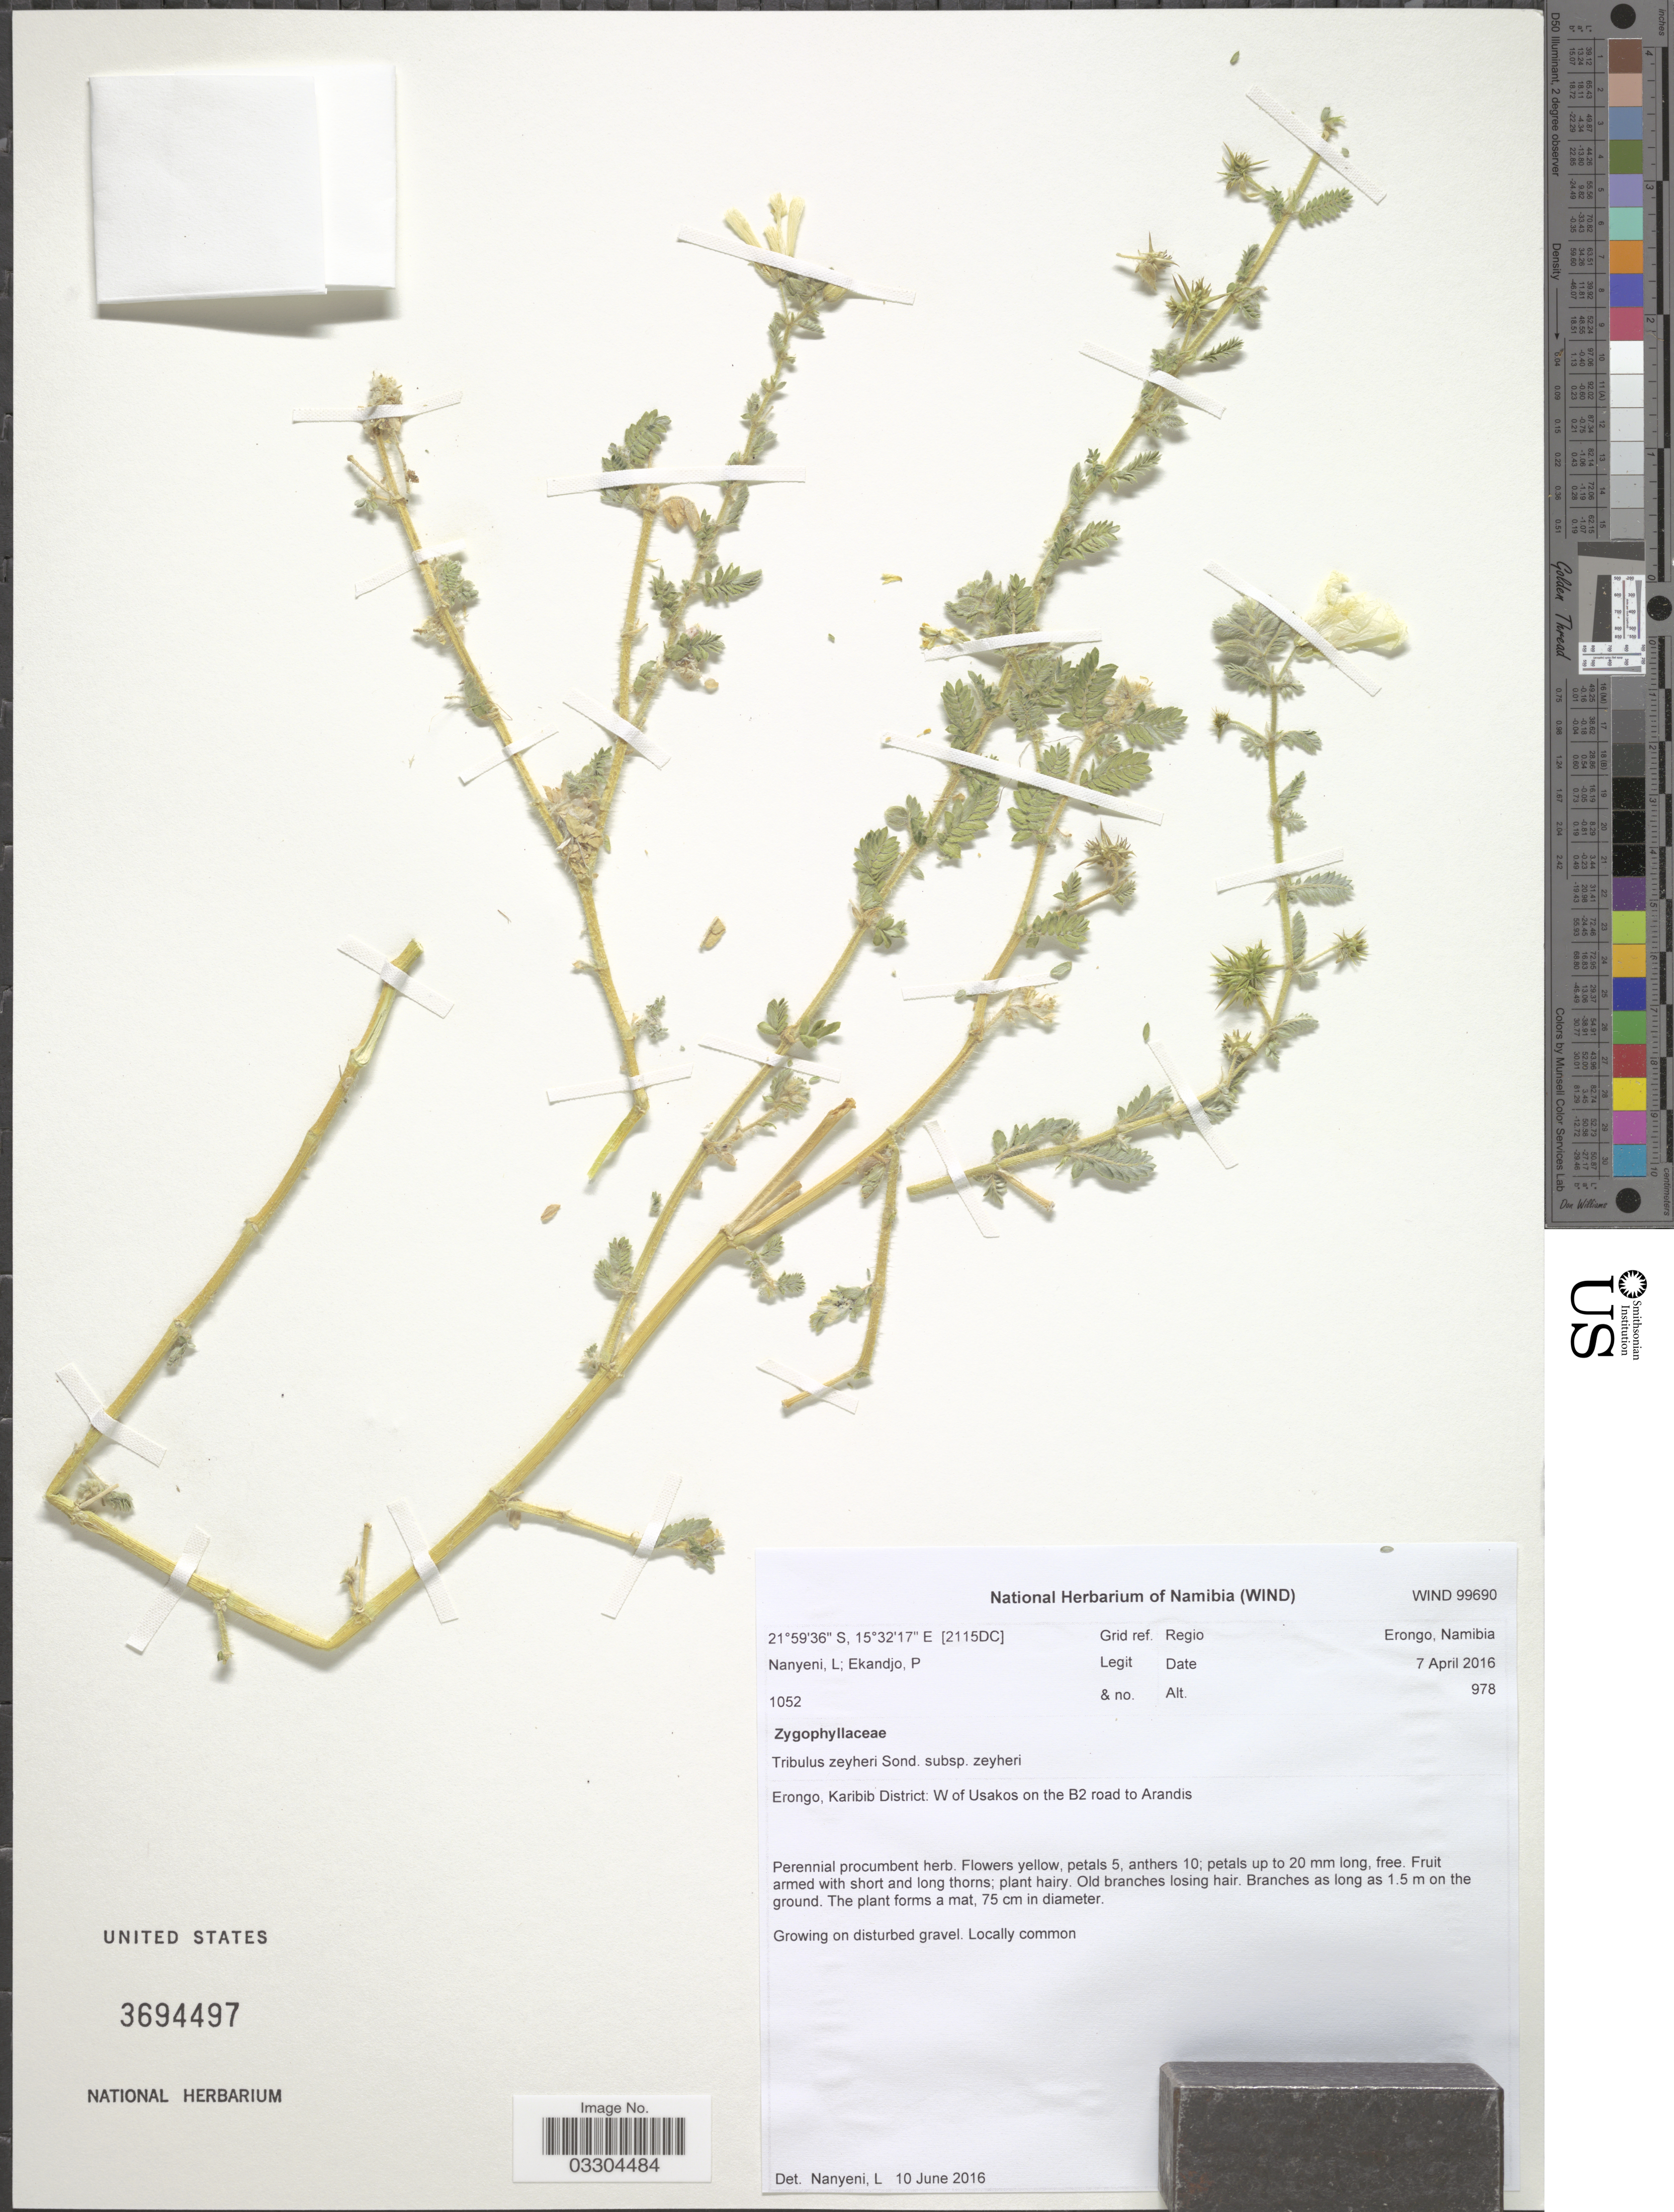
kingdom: Plantae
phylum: Tracheophyta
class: Magnoliopsida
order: Zygophyllales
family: Zygophyllaceae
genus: Tribulus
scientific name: Tribulus zeyheri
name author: Sond.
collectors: L. Nanyeni & P. Ekandjo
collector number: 1052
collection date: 2016-04-07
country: Namibia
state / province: Erongo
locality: Regio Erongo. Grid ref. (2115DC). Erongo, Karibib District: W of Usakos on the B2 road to Arandis.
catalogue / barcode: US 3694497